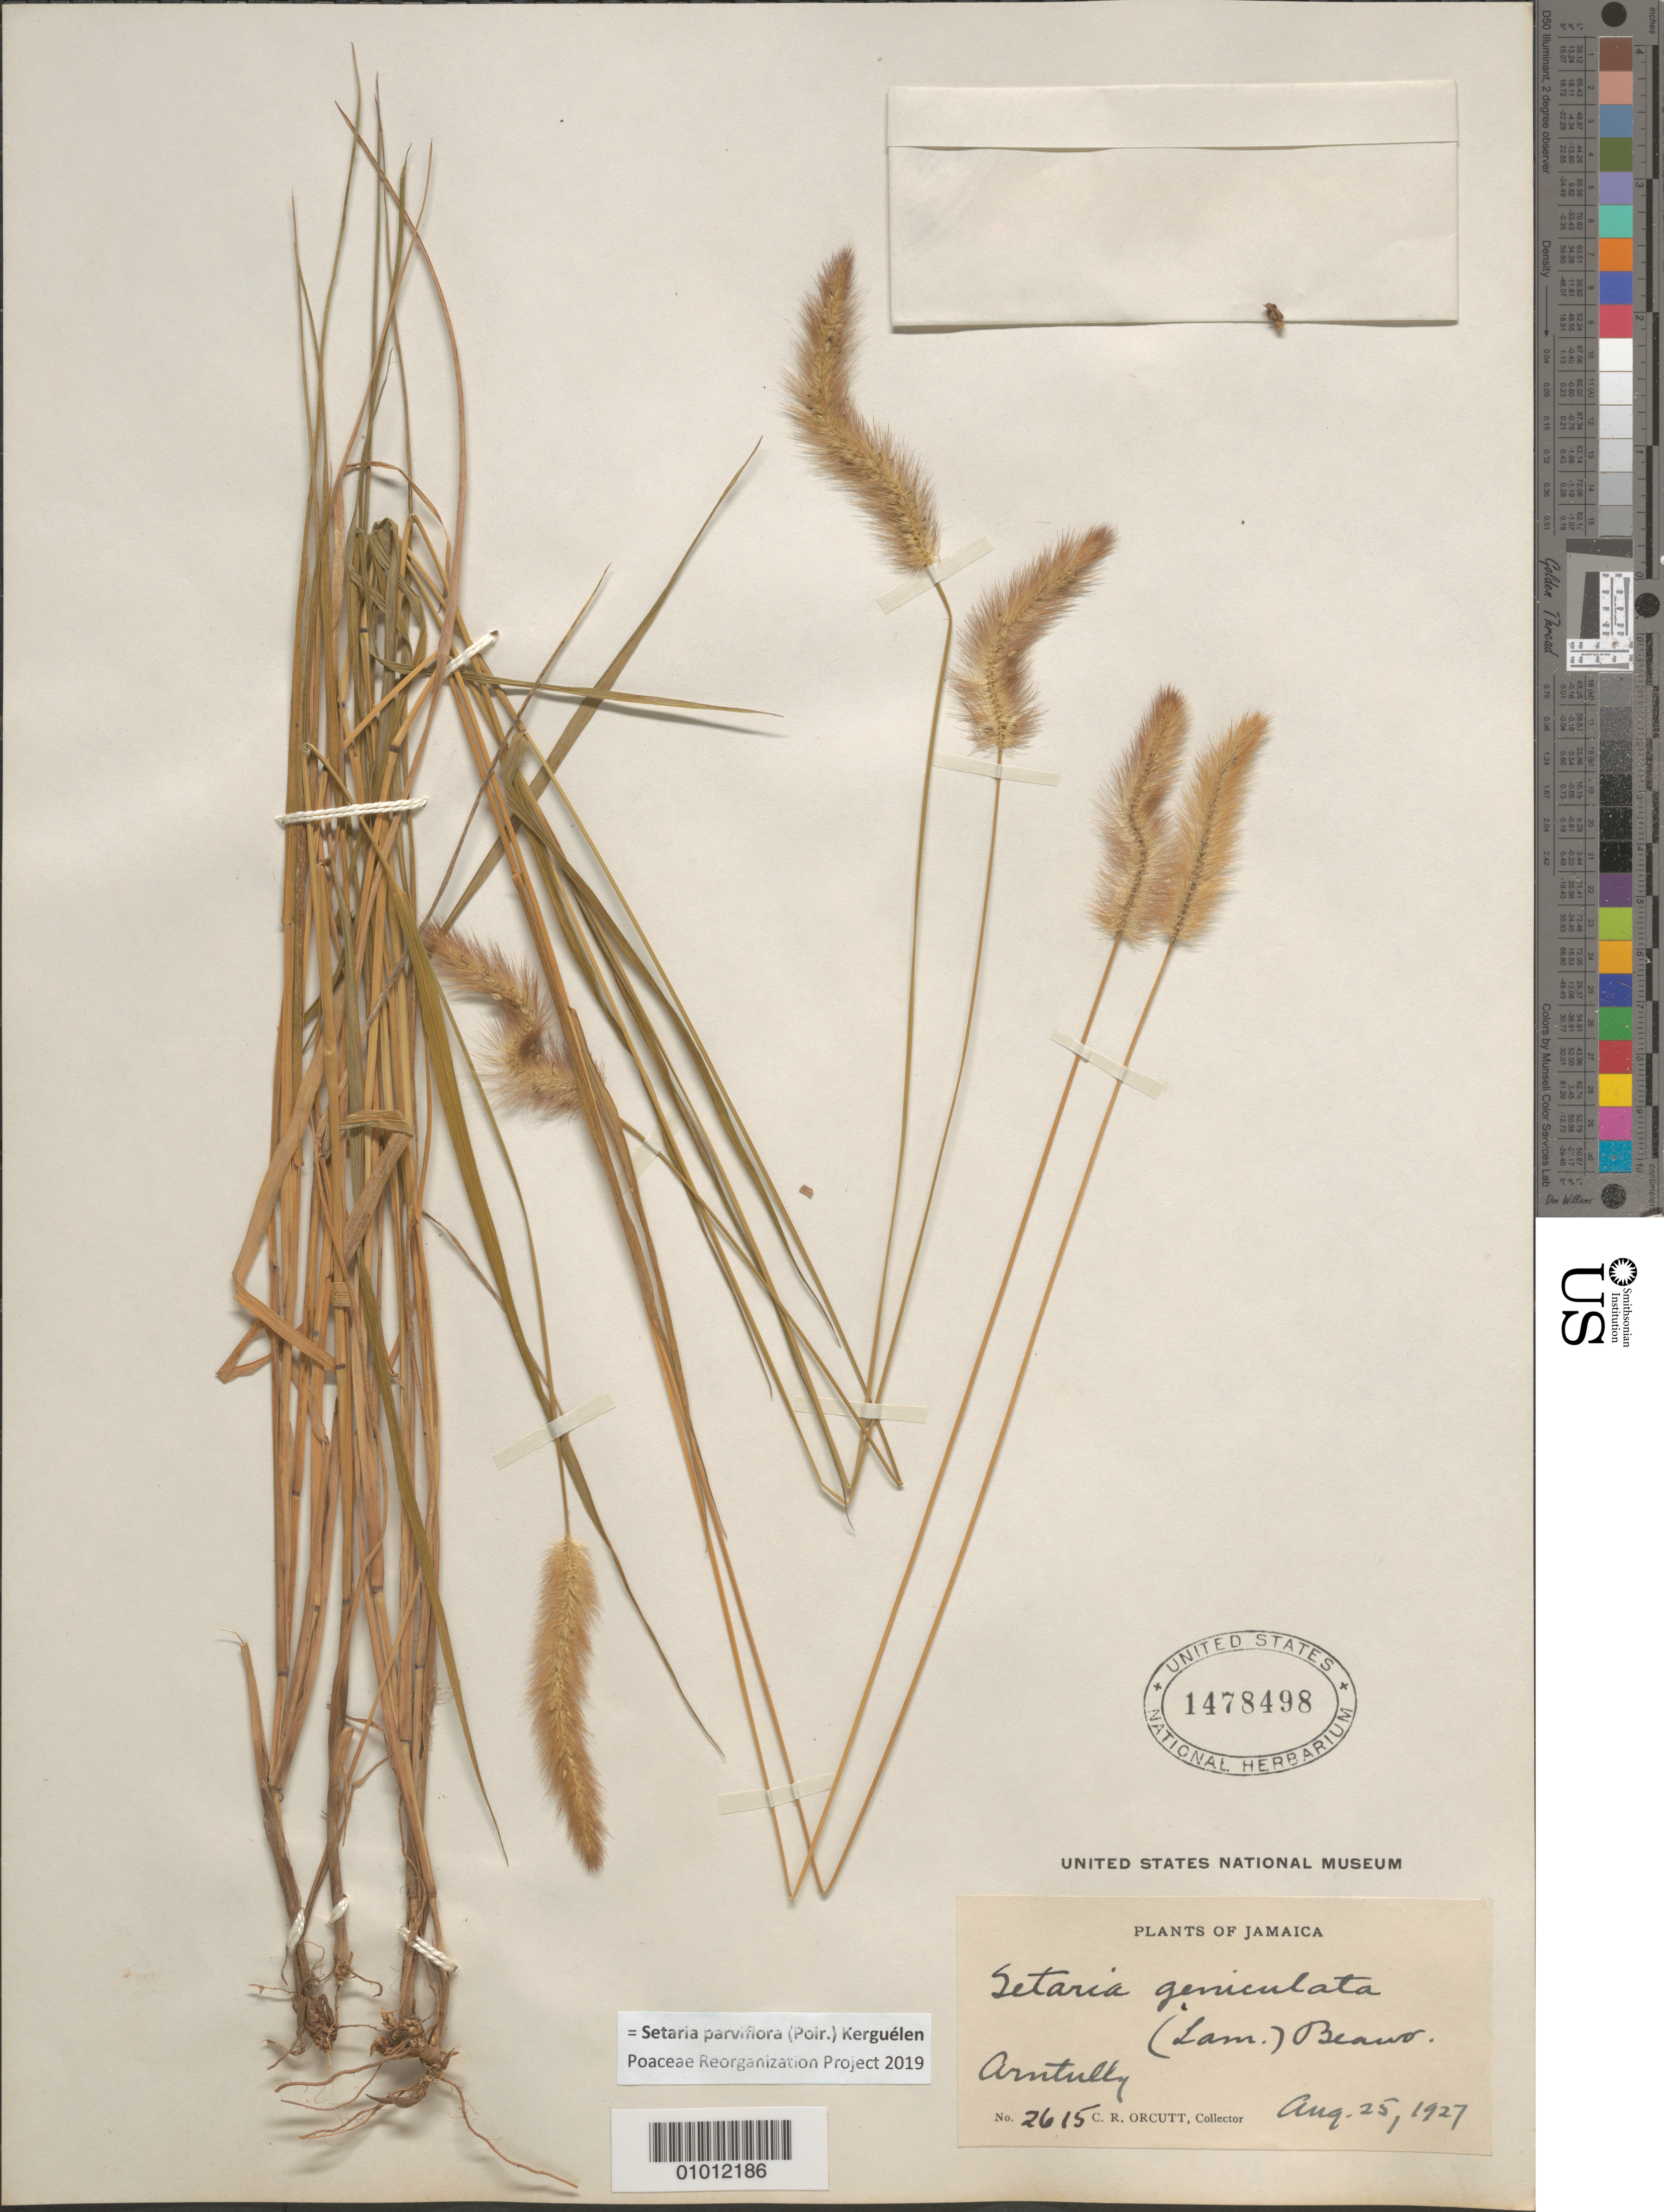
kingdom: Plantae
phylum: Tracheophyta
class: Liliopsida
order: Poales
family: Poaceae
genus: Setaria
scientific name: Setaria parviflora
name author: (Poir.) Kerguélen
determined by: Poaceae Reorganization Project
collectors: C. R. Orcutt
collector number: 2615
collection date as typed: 25 Aug 1927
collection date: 1927-08-25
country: Jamaica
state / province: Saint Thomas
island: Jamaica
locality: Arntully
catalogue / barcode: US 1478498